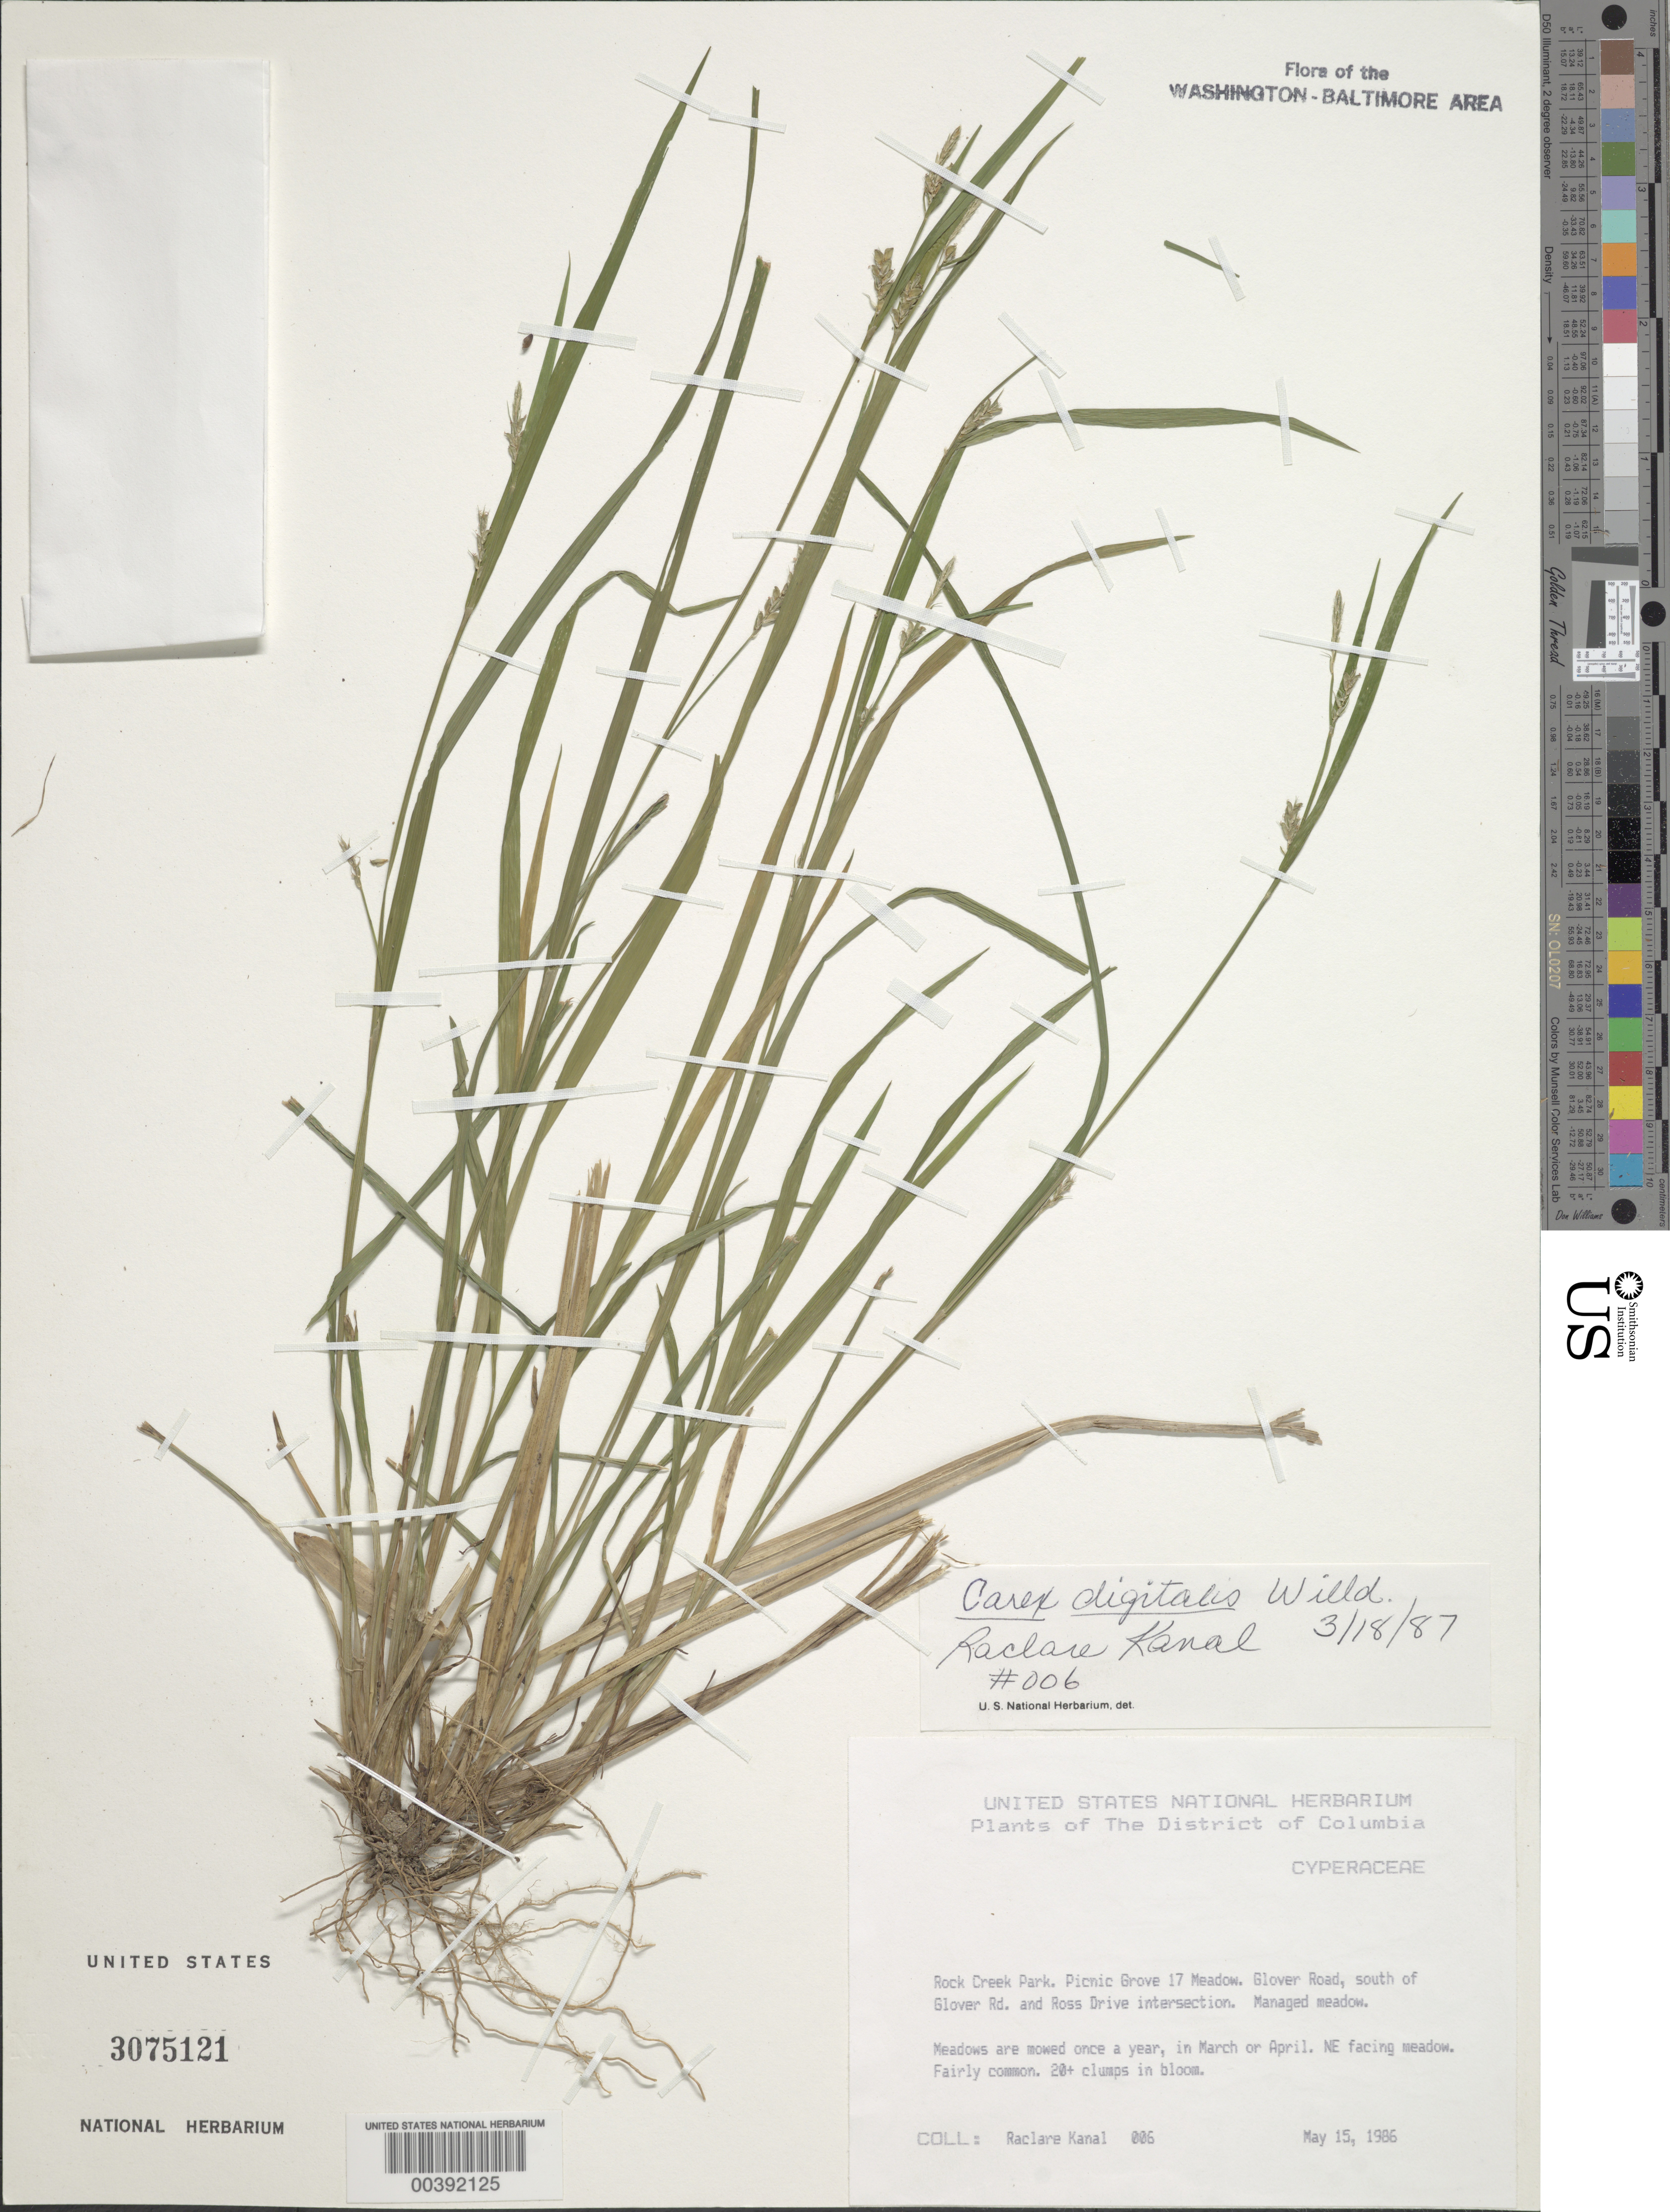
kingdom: Plantae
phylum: Tracheophyta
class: Liliopsida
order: Poales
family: Cyperaceae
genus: Carex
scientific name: Carex digitalis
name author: Willd.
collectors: R. Kanal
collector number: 006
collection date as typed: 15 May 1986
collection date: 1986-05-15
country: United States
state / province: District of Columbia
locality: Rock Creek Park, picnic Grove 17 Rock Creek Park & vicinity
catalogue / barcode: US 3075121